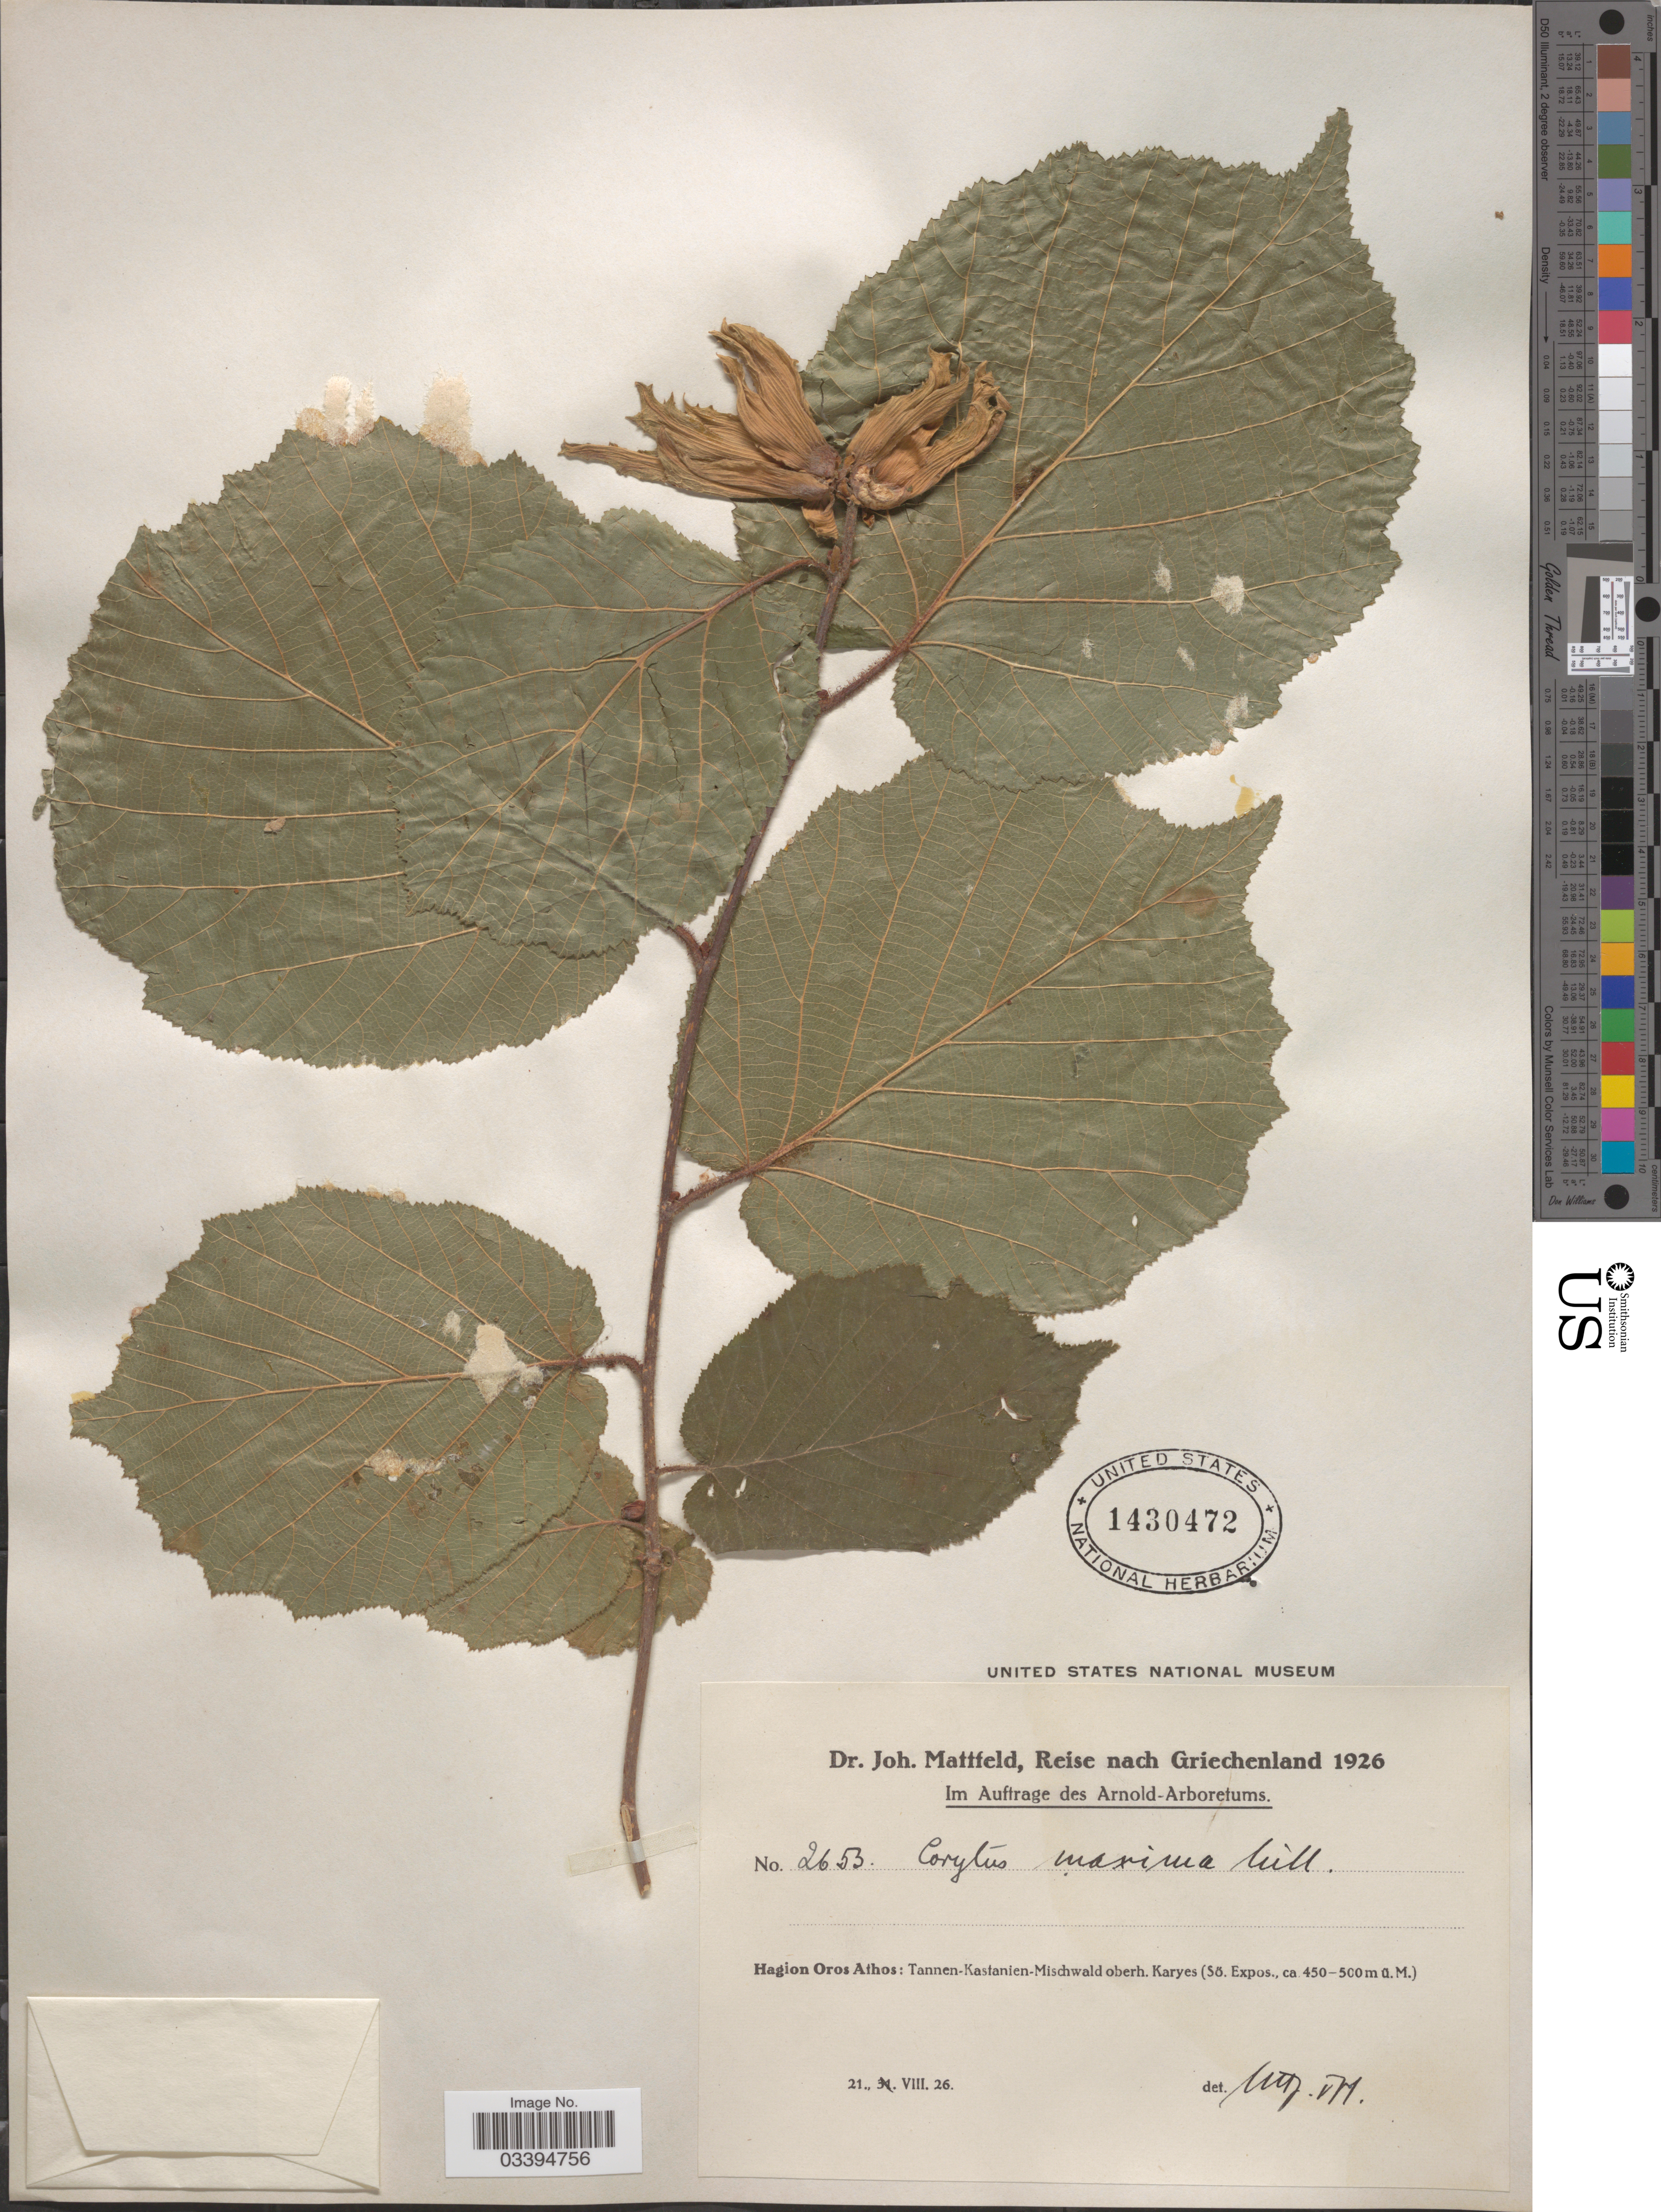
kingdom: Plantae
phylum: Tracheophyta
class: Magnoliopsida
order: Fagales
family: Betulaceae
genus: Corylus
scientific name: Corylus maxima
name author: Mill.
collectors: J. Mattfeld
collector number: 2653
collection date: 1926-08-21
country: Greece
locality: Griechenland, Hagion Oros Athos: Tannen-Kastanien-Mischwald oberh. Karyes. (Sö. Expos.).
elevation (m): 450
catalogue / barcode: US 1430472